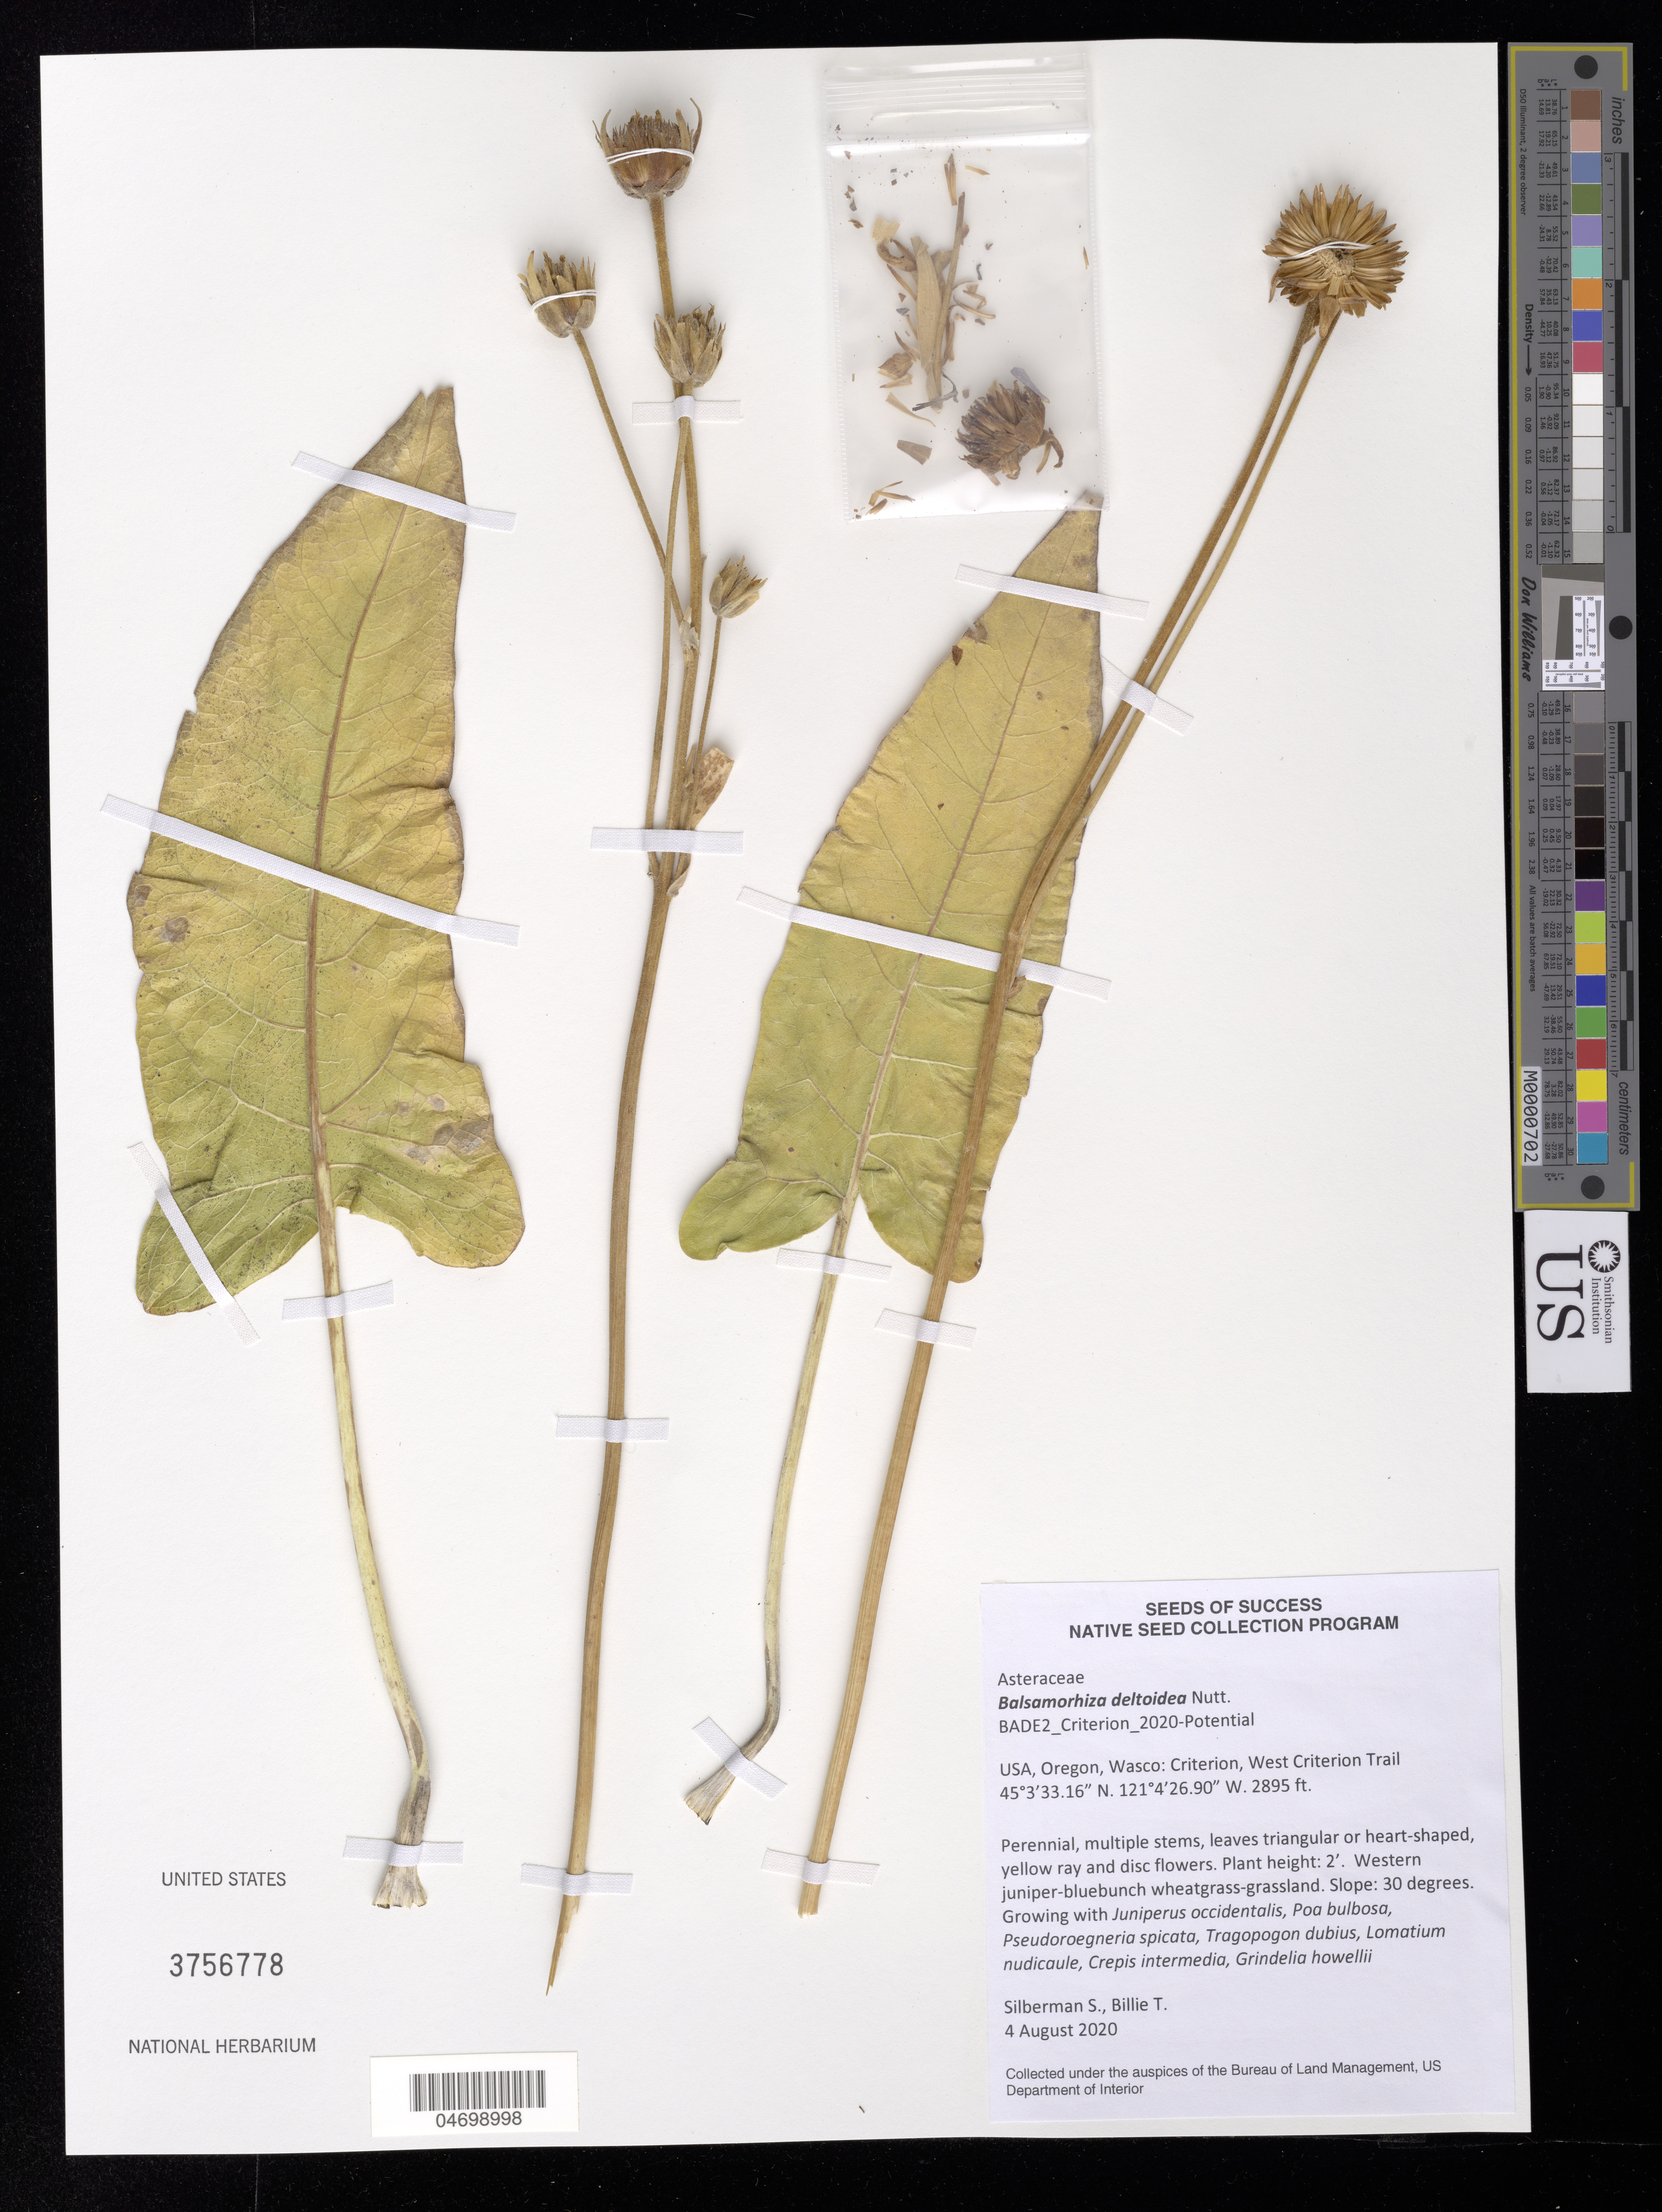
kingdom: Plantae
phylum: Tracheophyta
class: Magnoliopsida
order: Asterales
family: Asteraceae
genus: Balsamorhiza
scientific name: Balsamorhiza deltoidea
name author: Nutt.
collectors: S. Silberman & T. Billie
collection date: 2020-08-04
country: United States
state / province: Oregon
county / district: Wasco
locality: Criterion, West Criterion Trail.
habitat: Western juniper- bluebunch wheatgrass- grassland. With Poa secunda, Lomatium nudicaule, Crepis intermedia, etc.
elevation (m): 882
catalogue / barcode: US 3756778